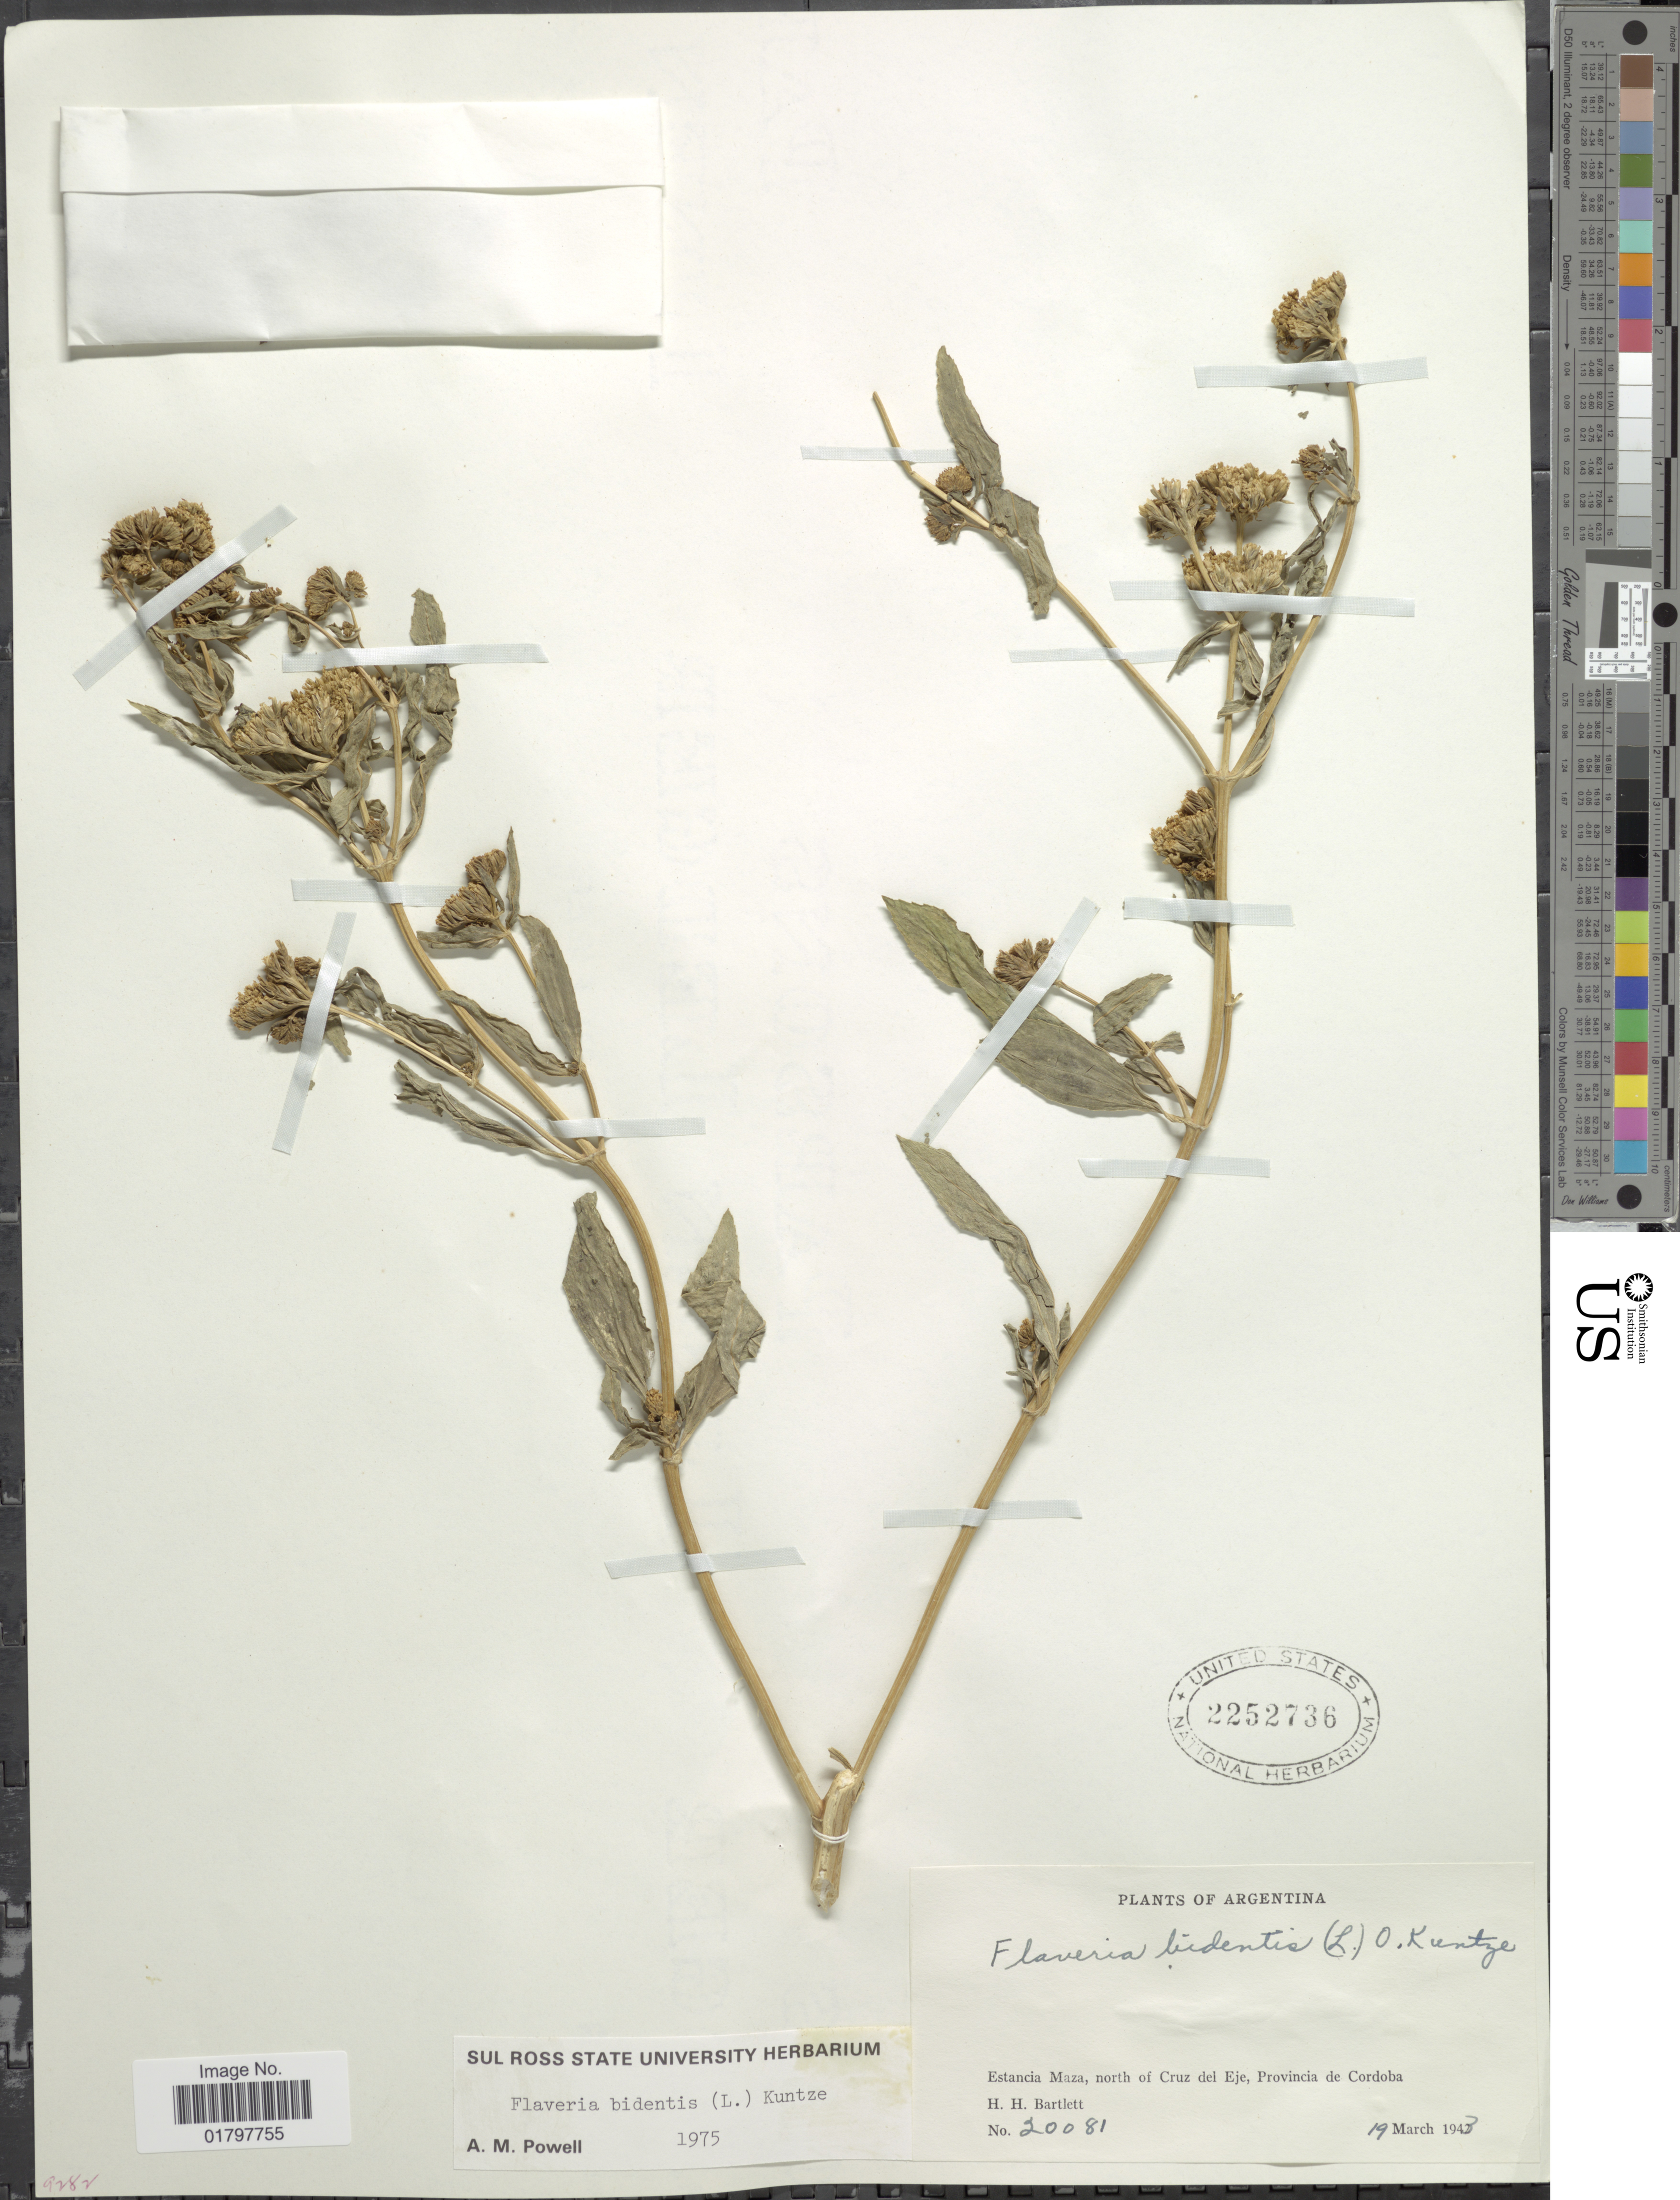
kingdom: Plantae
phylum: Tracheophyta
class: Magnoliopsida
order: Asterales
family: Asteraceae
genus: Flaveria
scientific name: Flaveria bidentis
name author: (L.) Kuntze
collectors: H. H. Bartlett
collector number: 20081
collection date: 1943-03-19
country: Argentina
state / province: Cordoba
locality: Estancia Maza, north of Cruz del Eje, Provincia de Cordoba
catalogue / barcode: US 2252736